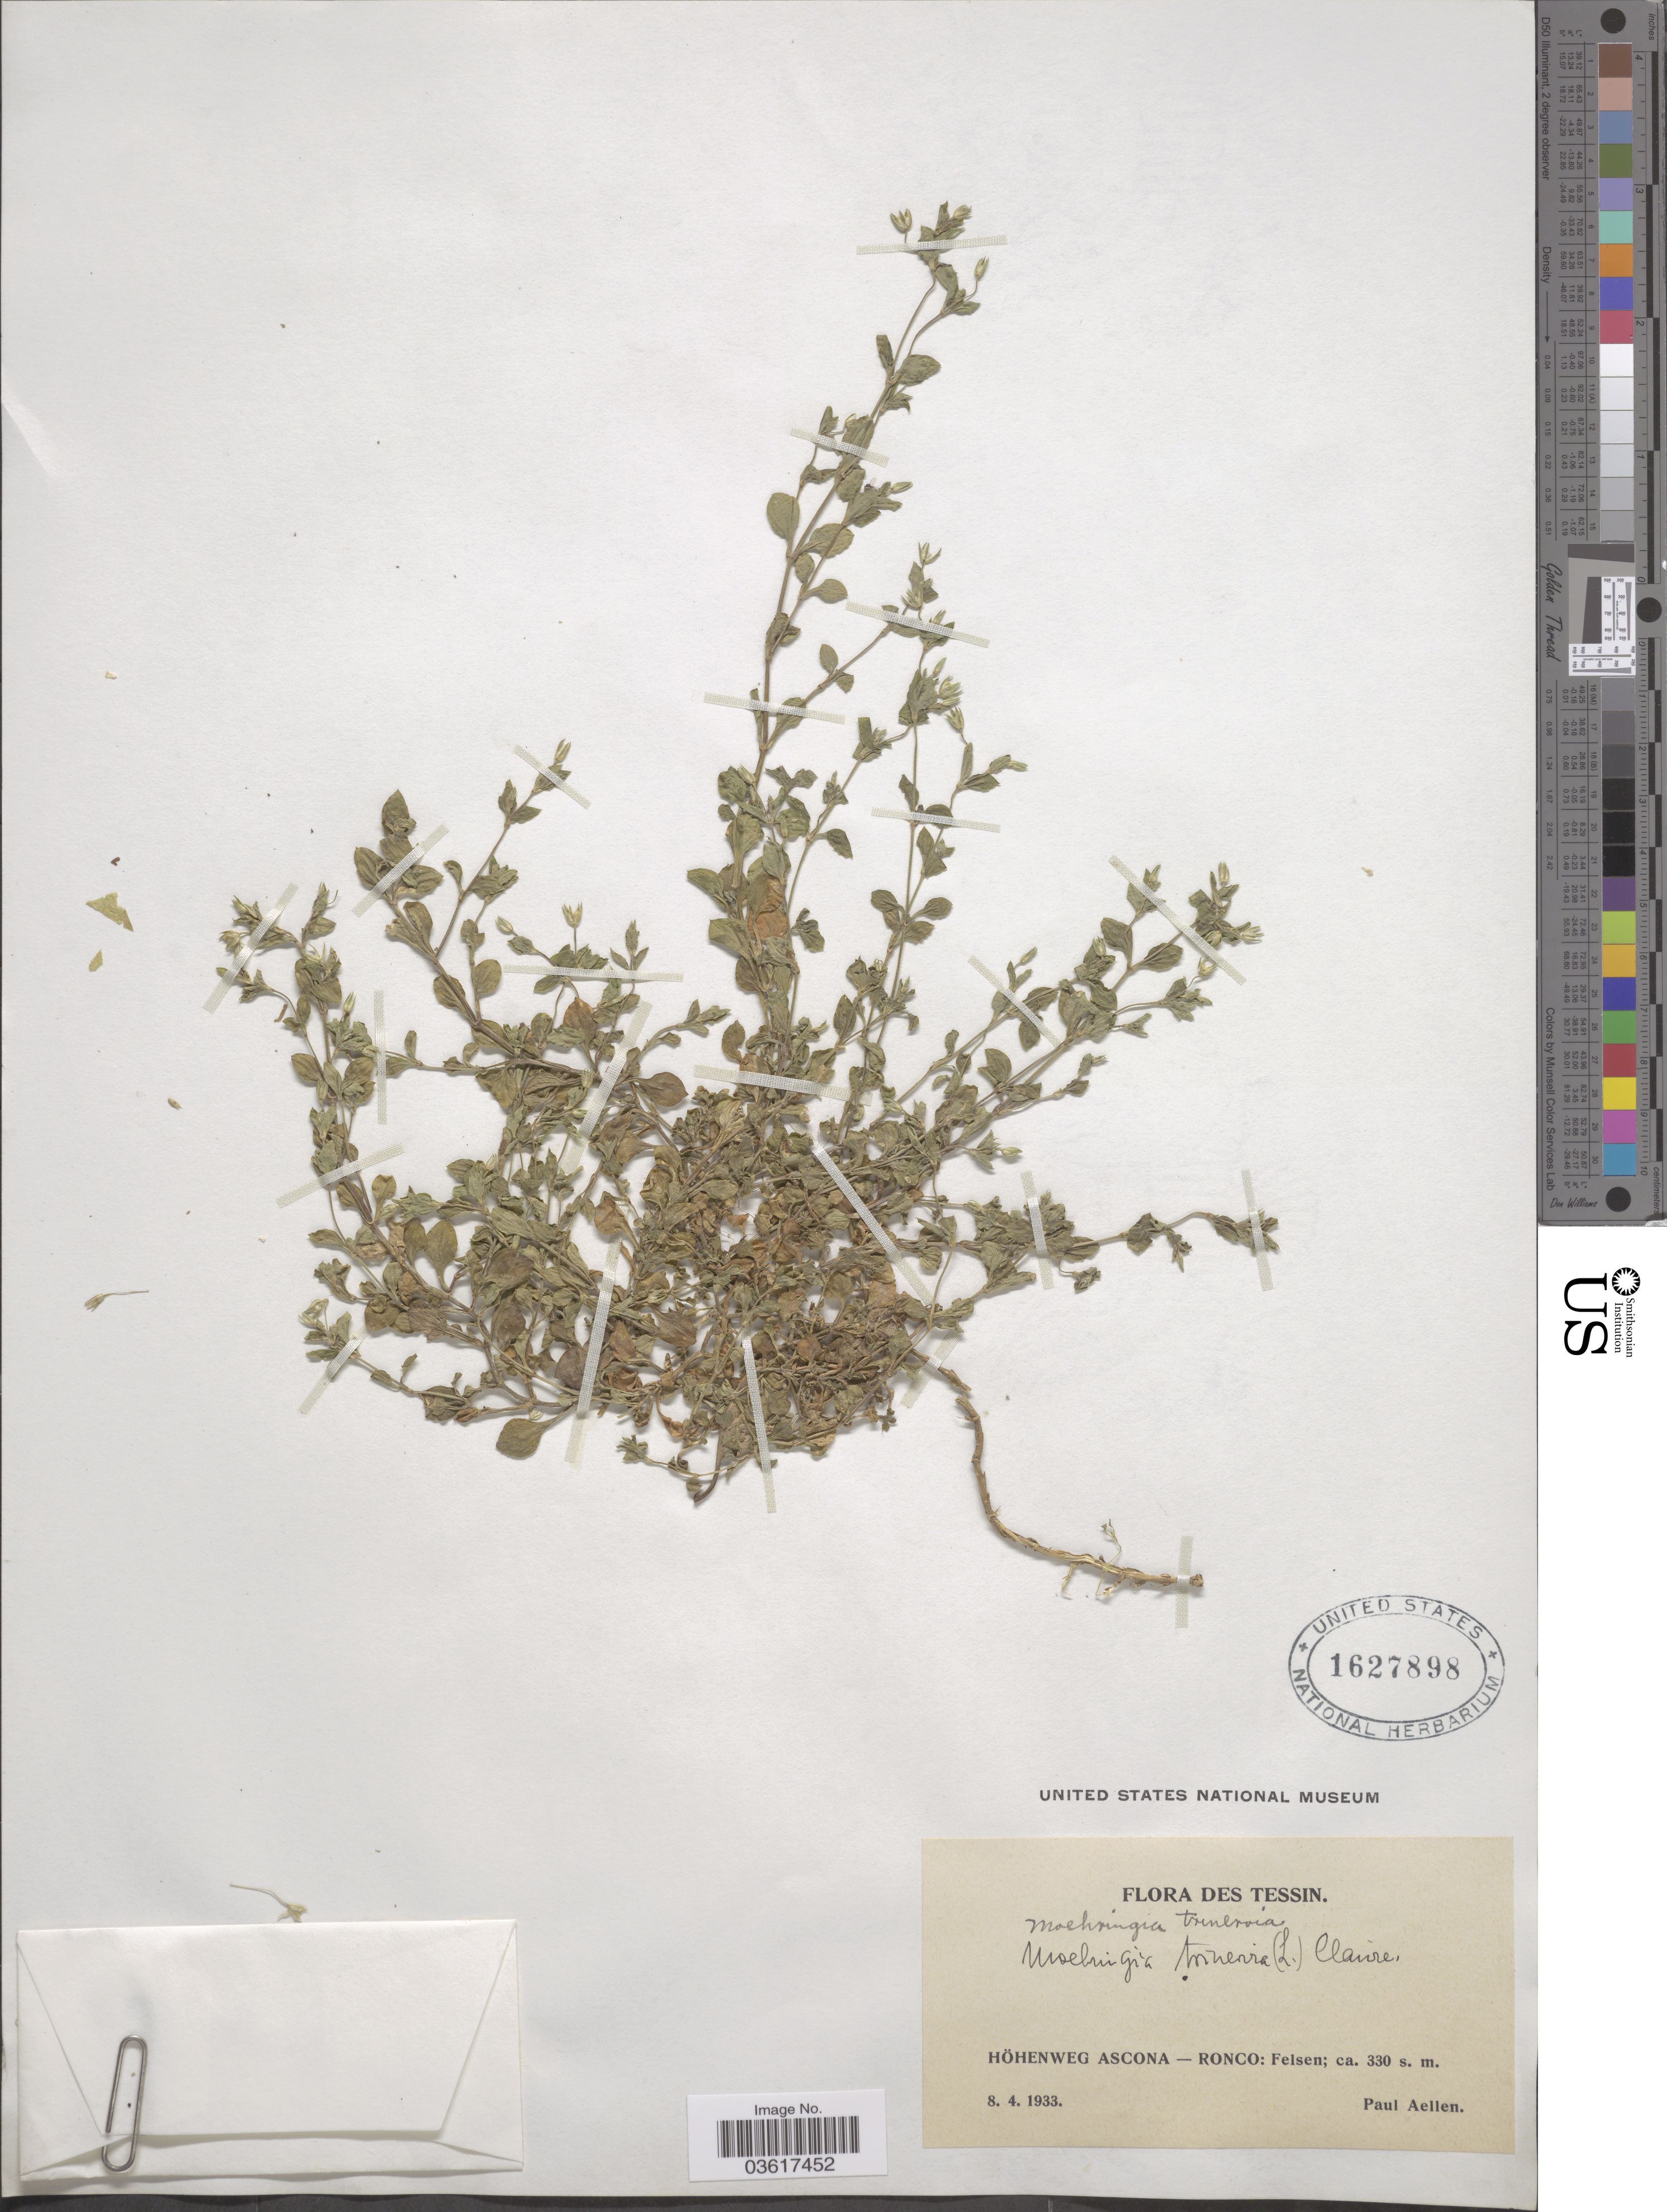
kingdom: Plantae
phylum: Tracheophyta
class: Magnoliopsida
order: Caryophyllales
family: Caryophyllaceae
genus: Moehringia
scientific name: Moehringia trinervia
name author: (L.) Clairv.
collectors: P. Aellen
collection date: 1933-04-08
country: Switzerland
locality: Tessin. Höhenweg Ascona - Ronco: Felsen.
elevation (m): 330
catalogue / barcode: US 1627898